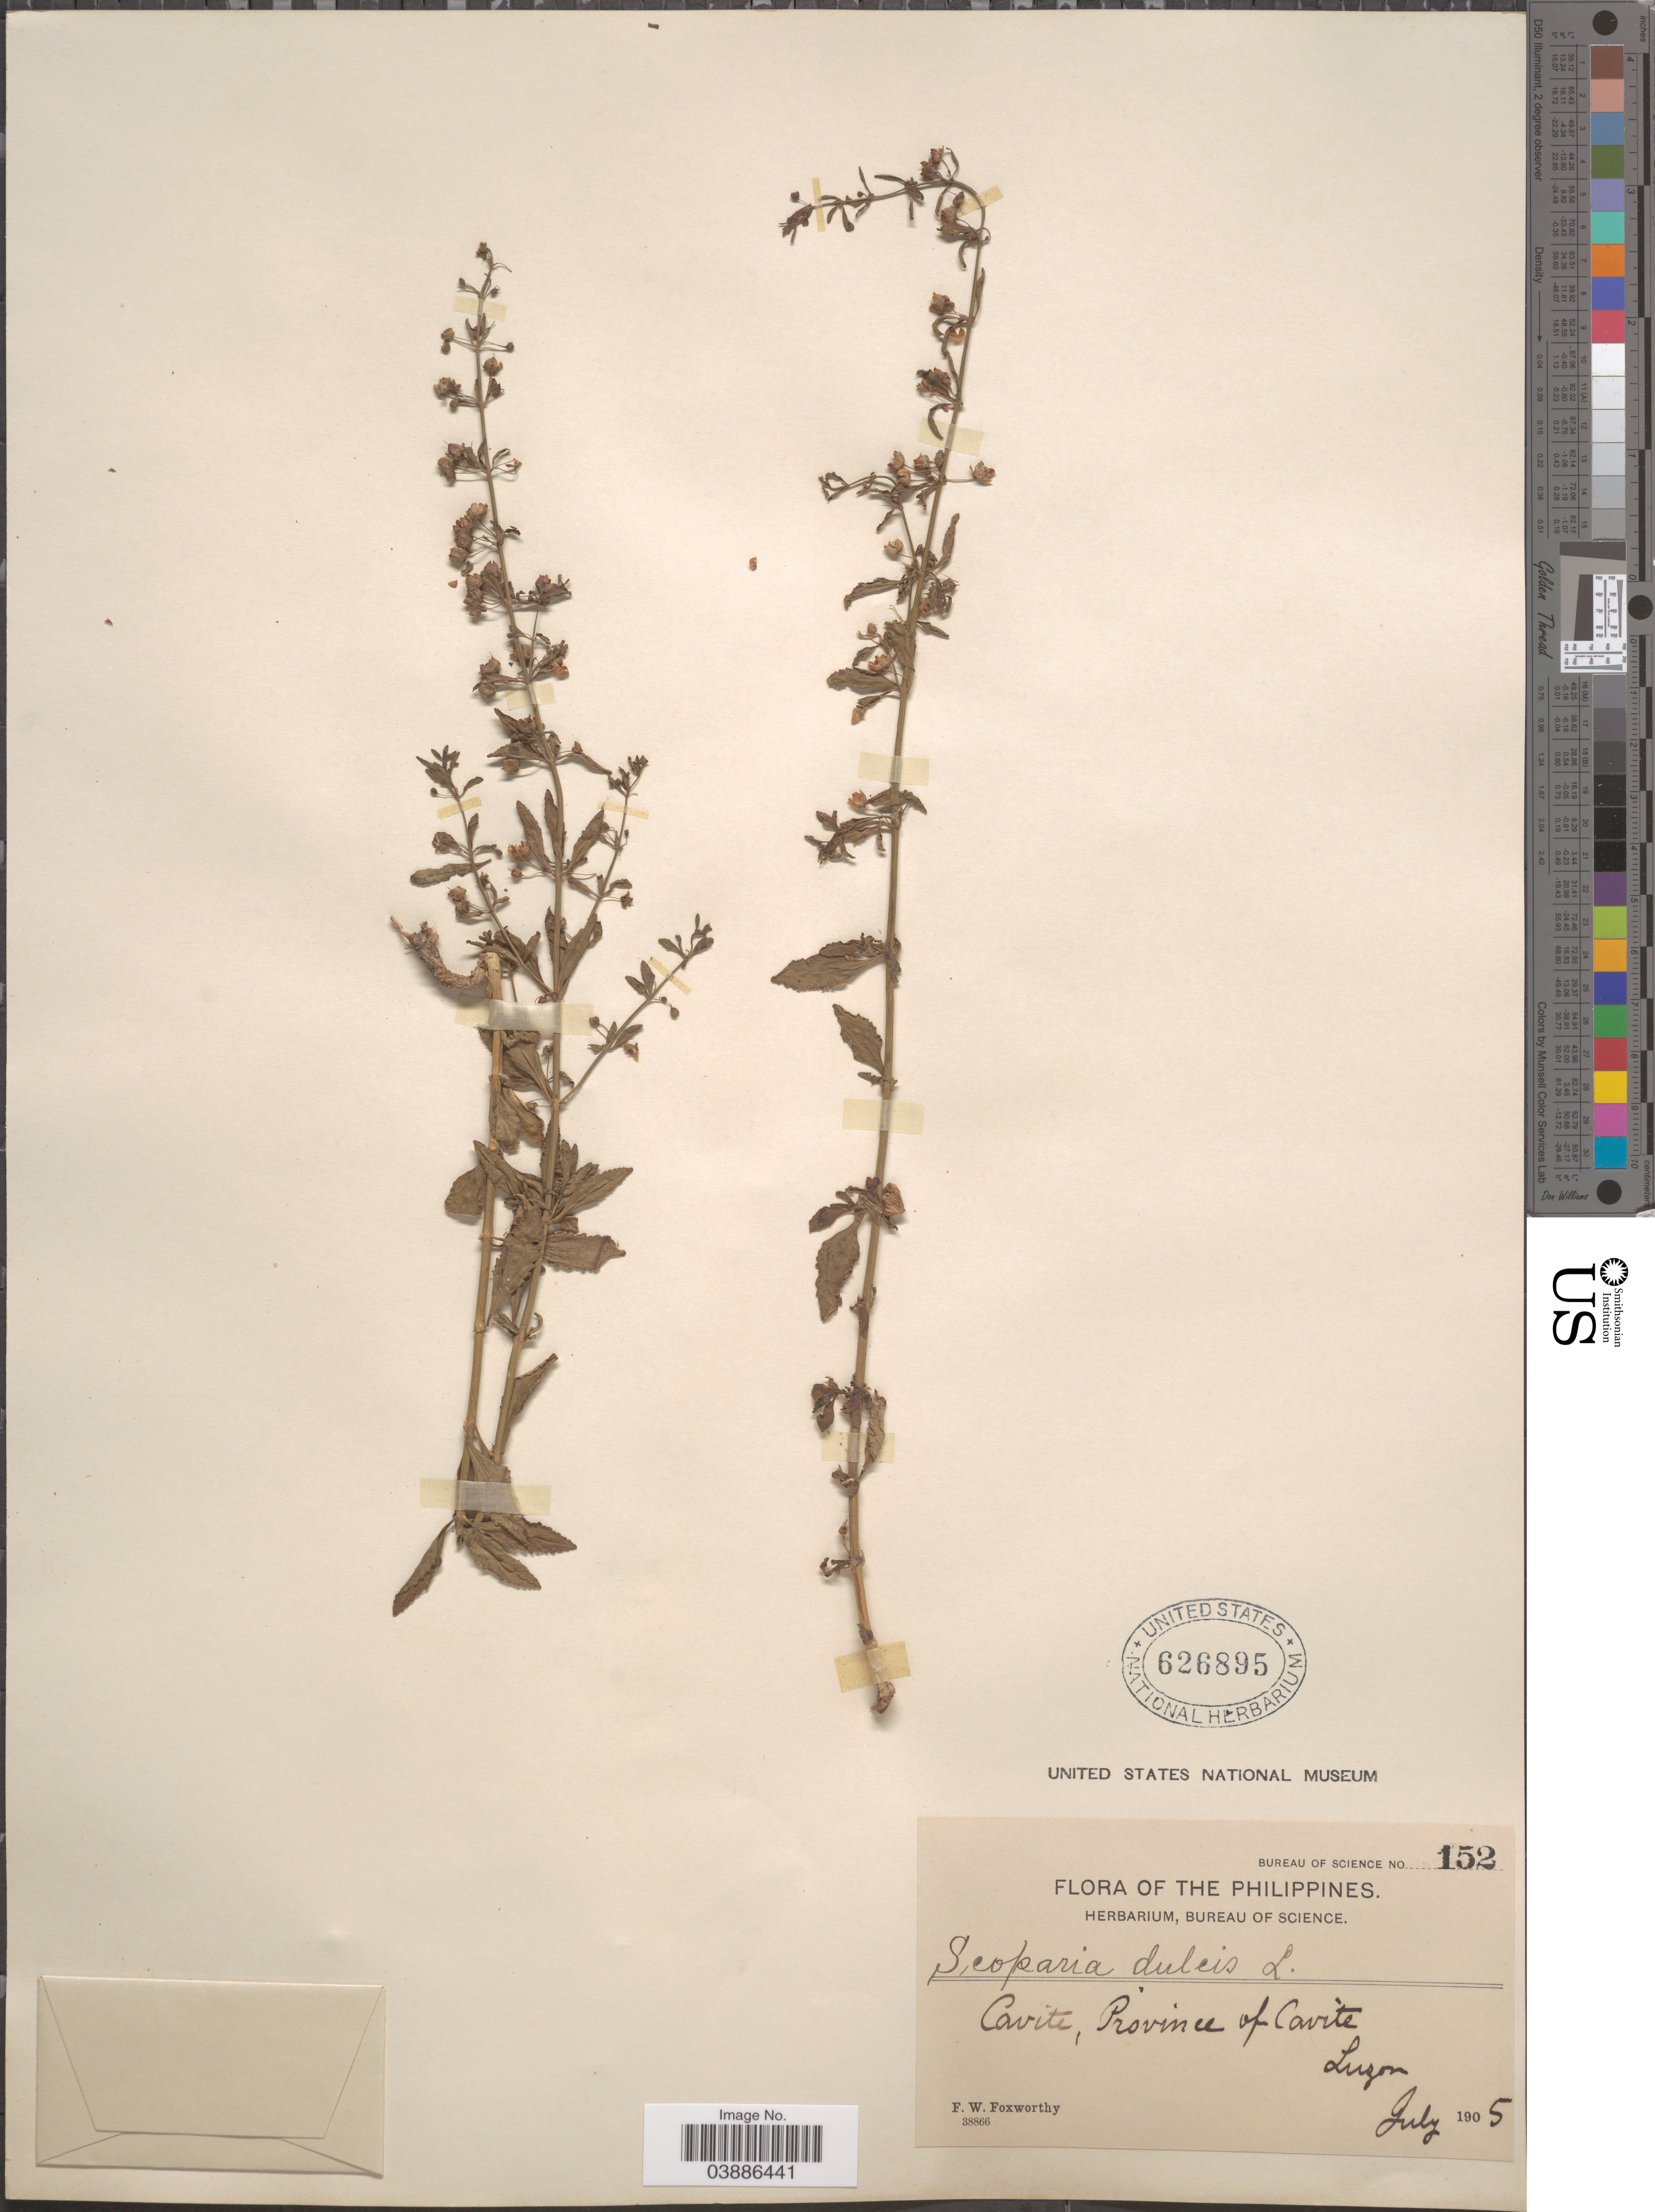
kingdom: Plantae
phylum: Tracheophyta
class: Magnoliopsida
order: Lamiales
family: Plantaginaceae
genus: Scoparia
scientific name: Scoparia dulcis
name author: L.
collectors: F. W. Foxworthy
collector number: Bureau of Science 152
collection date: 1905-07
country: Philippines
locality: Cavite, Province of Cavite. Luzon.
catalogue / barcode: US 626895